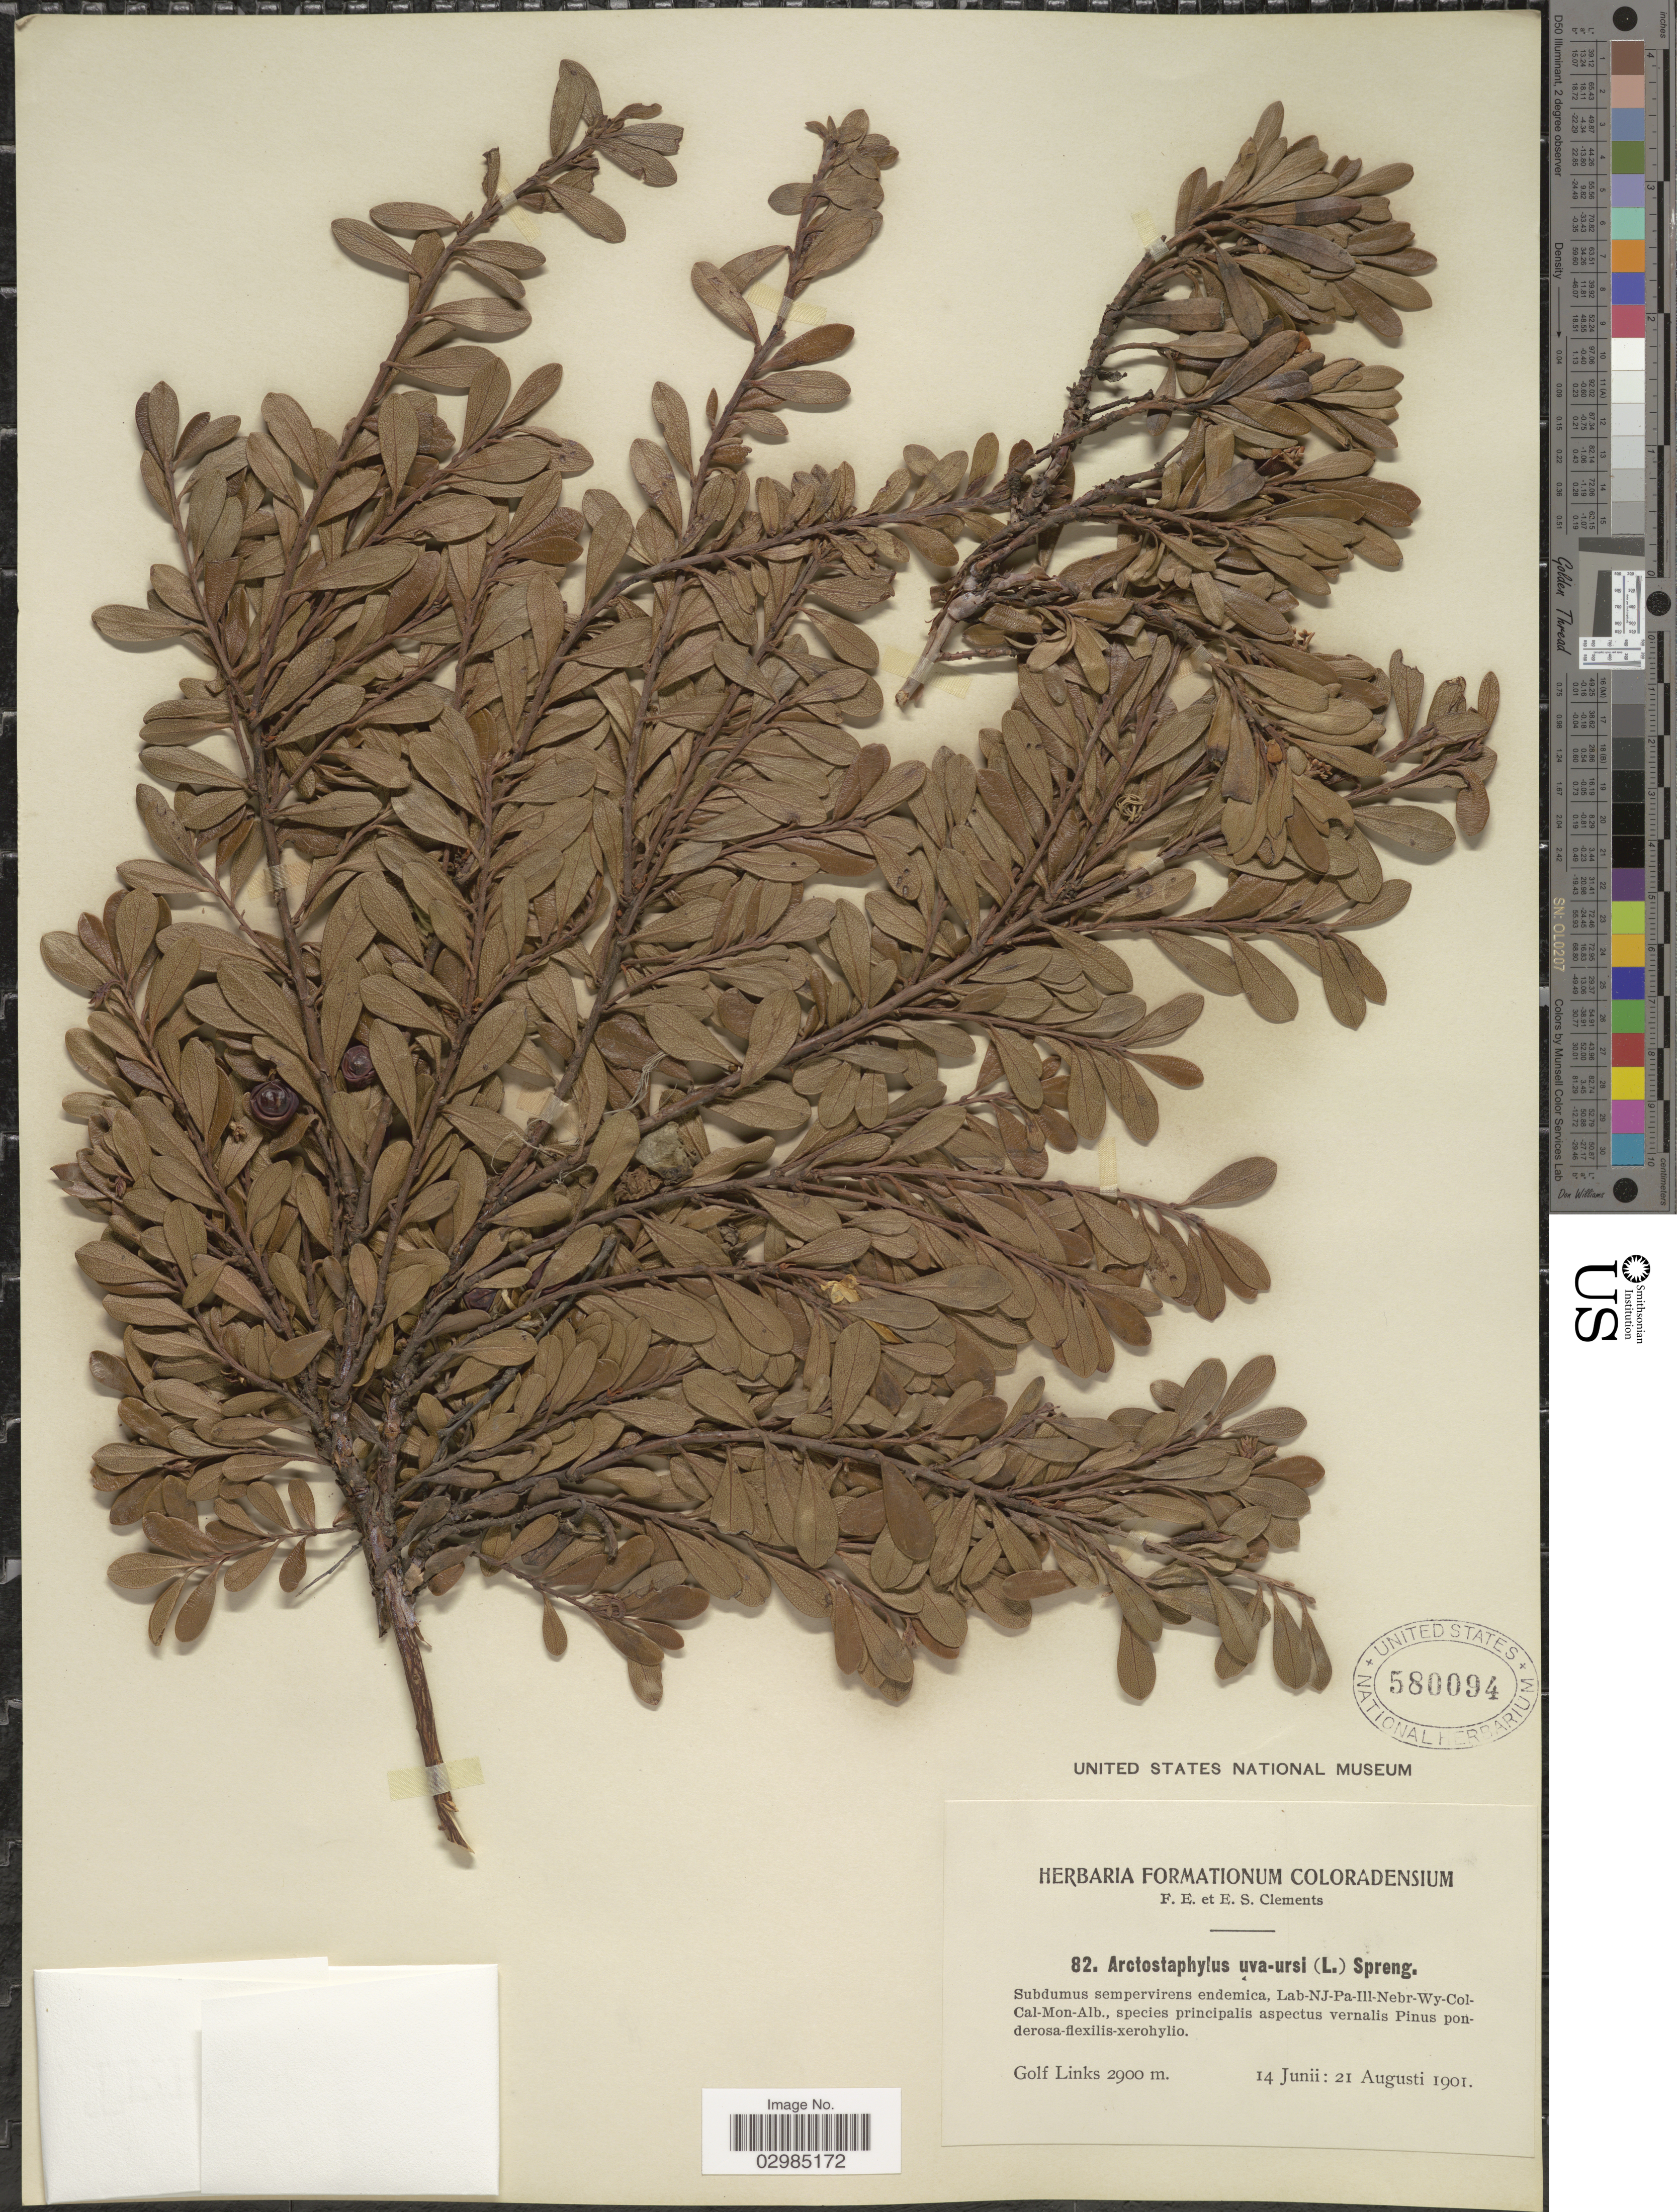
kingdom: Plantae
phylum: Tracheophyta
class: Magnoliopsida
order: Ericales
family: Ericaceae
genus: Arctostaphylos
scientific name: Arctostaphylos uva-ursi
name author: (L.) Spreng.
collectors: F. E. Clements & E. S. Clements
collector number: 82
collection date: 1901-06-14/1901-08-21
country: United States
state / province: Colorado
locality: Golf Links.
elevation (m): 2900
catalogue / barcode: US 580094